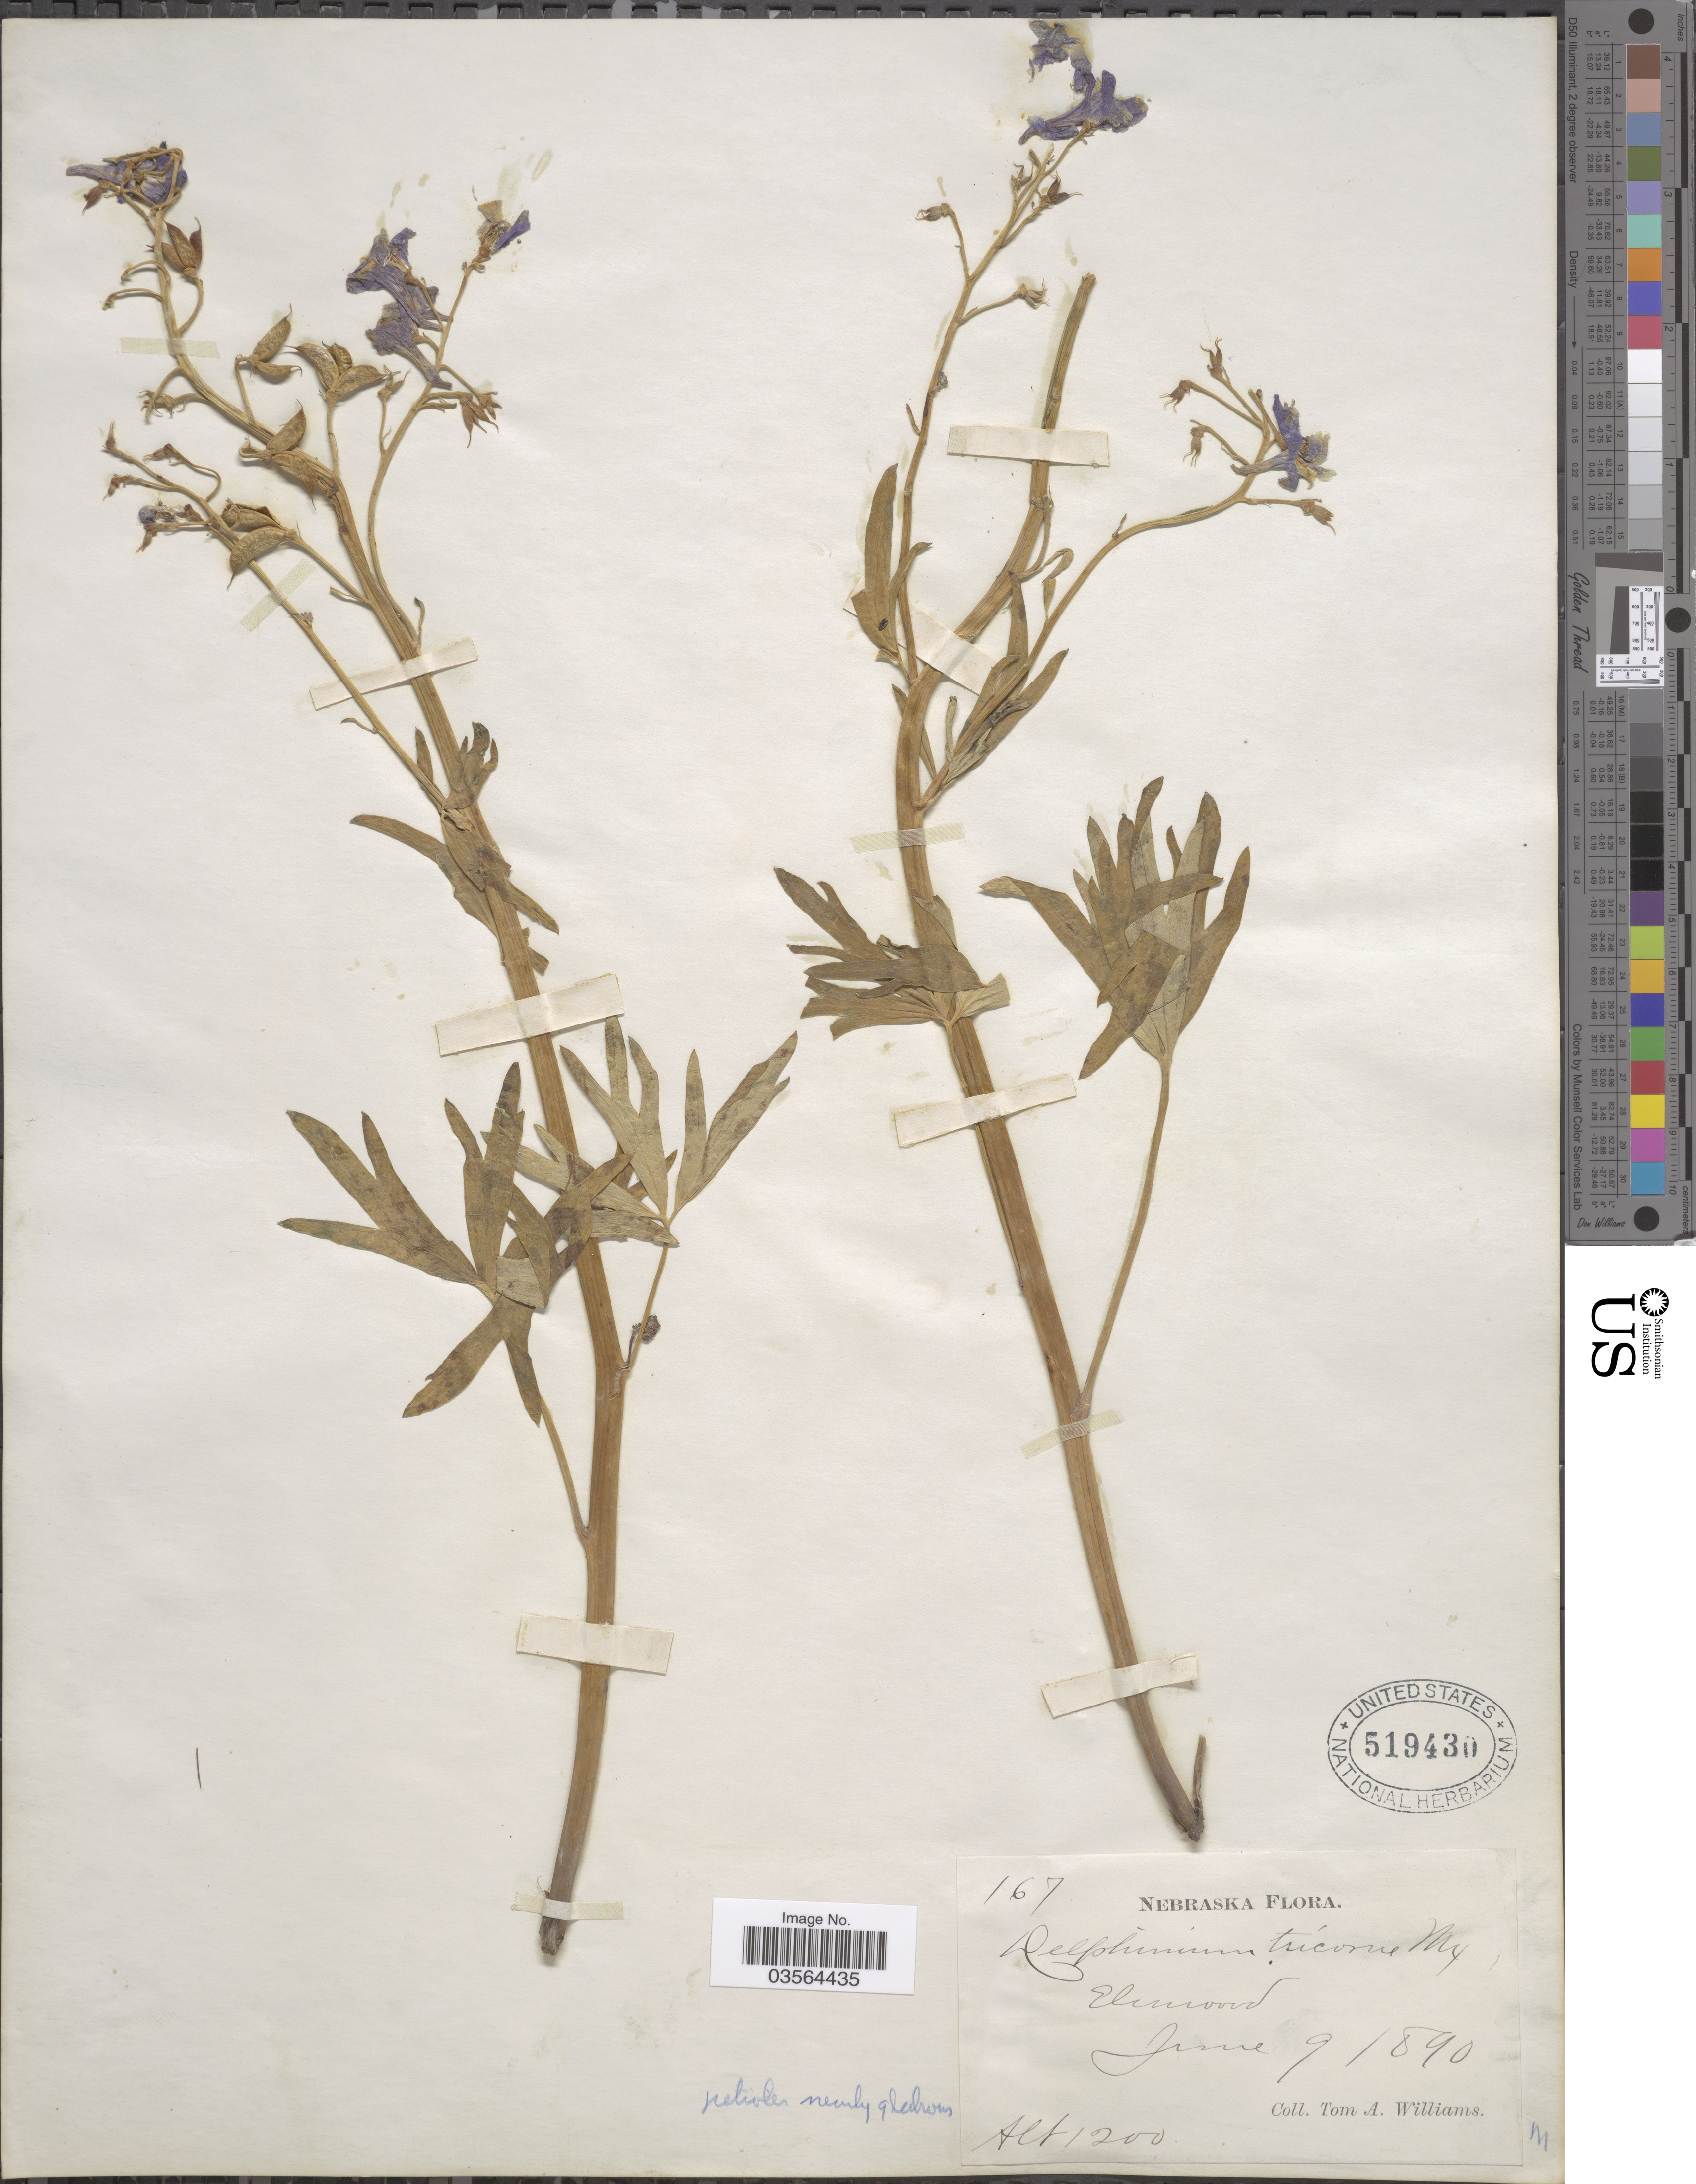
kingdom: Plantae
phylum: Tracheophyta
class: Magnoliopsida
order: Ranunculales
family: Ranunculaceae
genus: Delphinium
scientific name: Delphinium tricorne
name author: Michx.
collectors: T. Williams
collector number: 167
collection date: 1890-06-09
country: United States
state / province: Nebraska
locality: Elmwood.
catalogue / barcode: US 519430